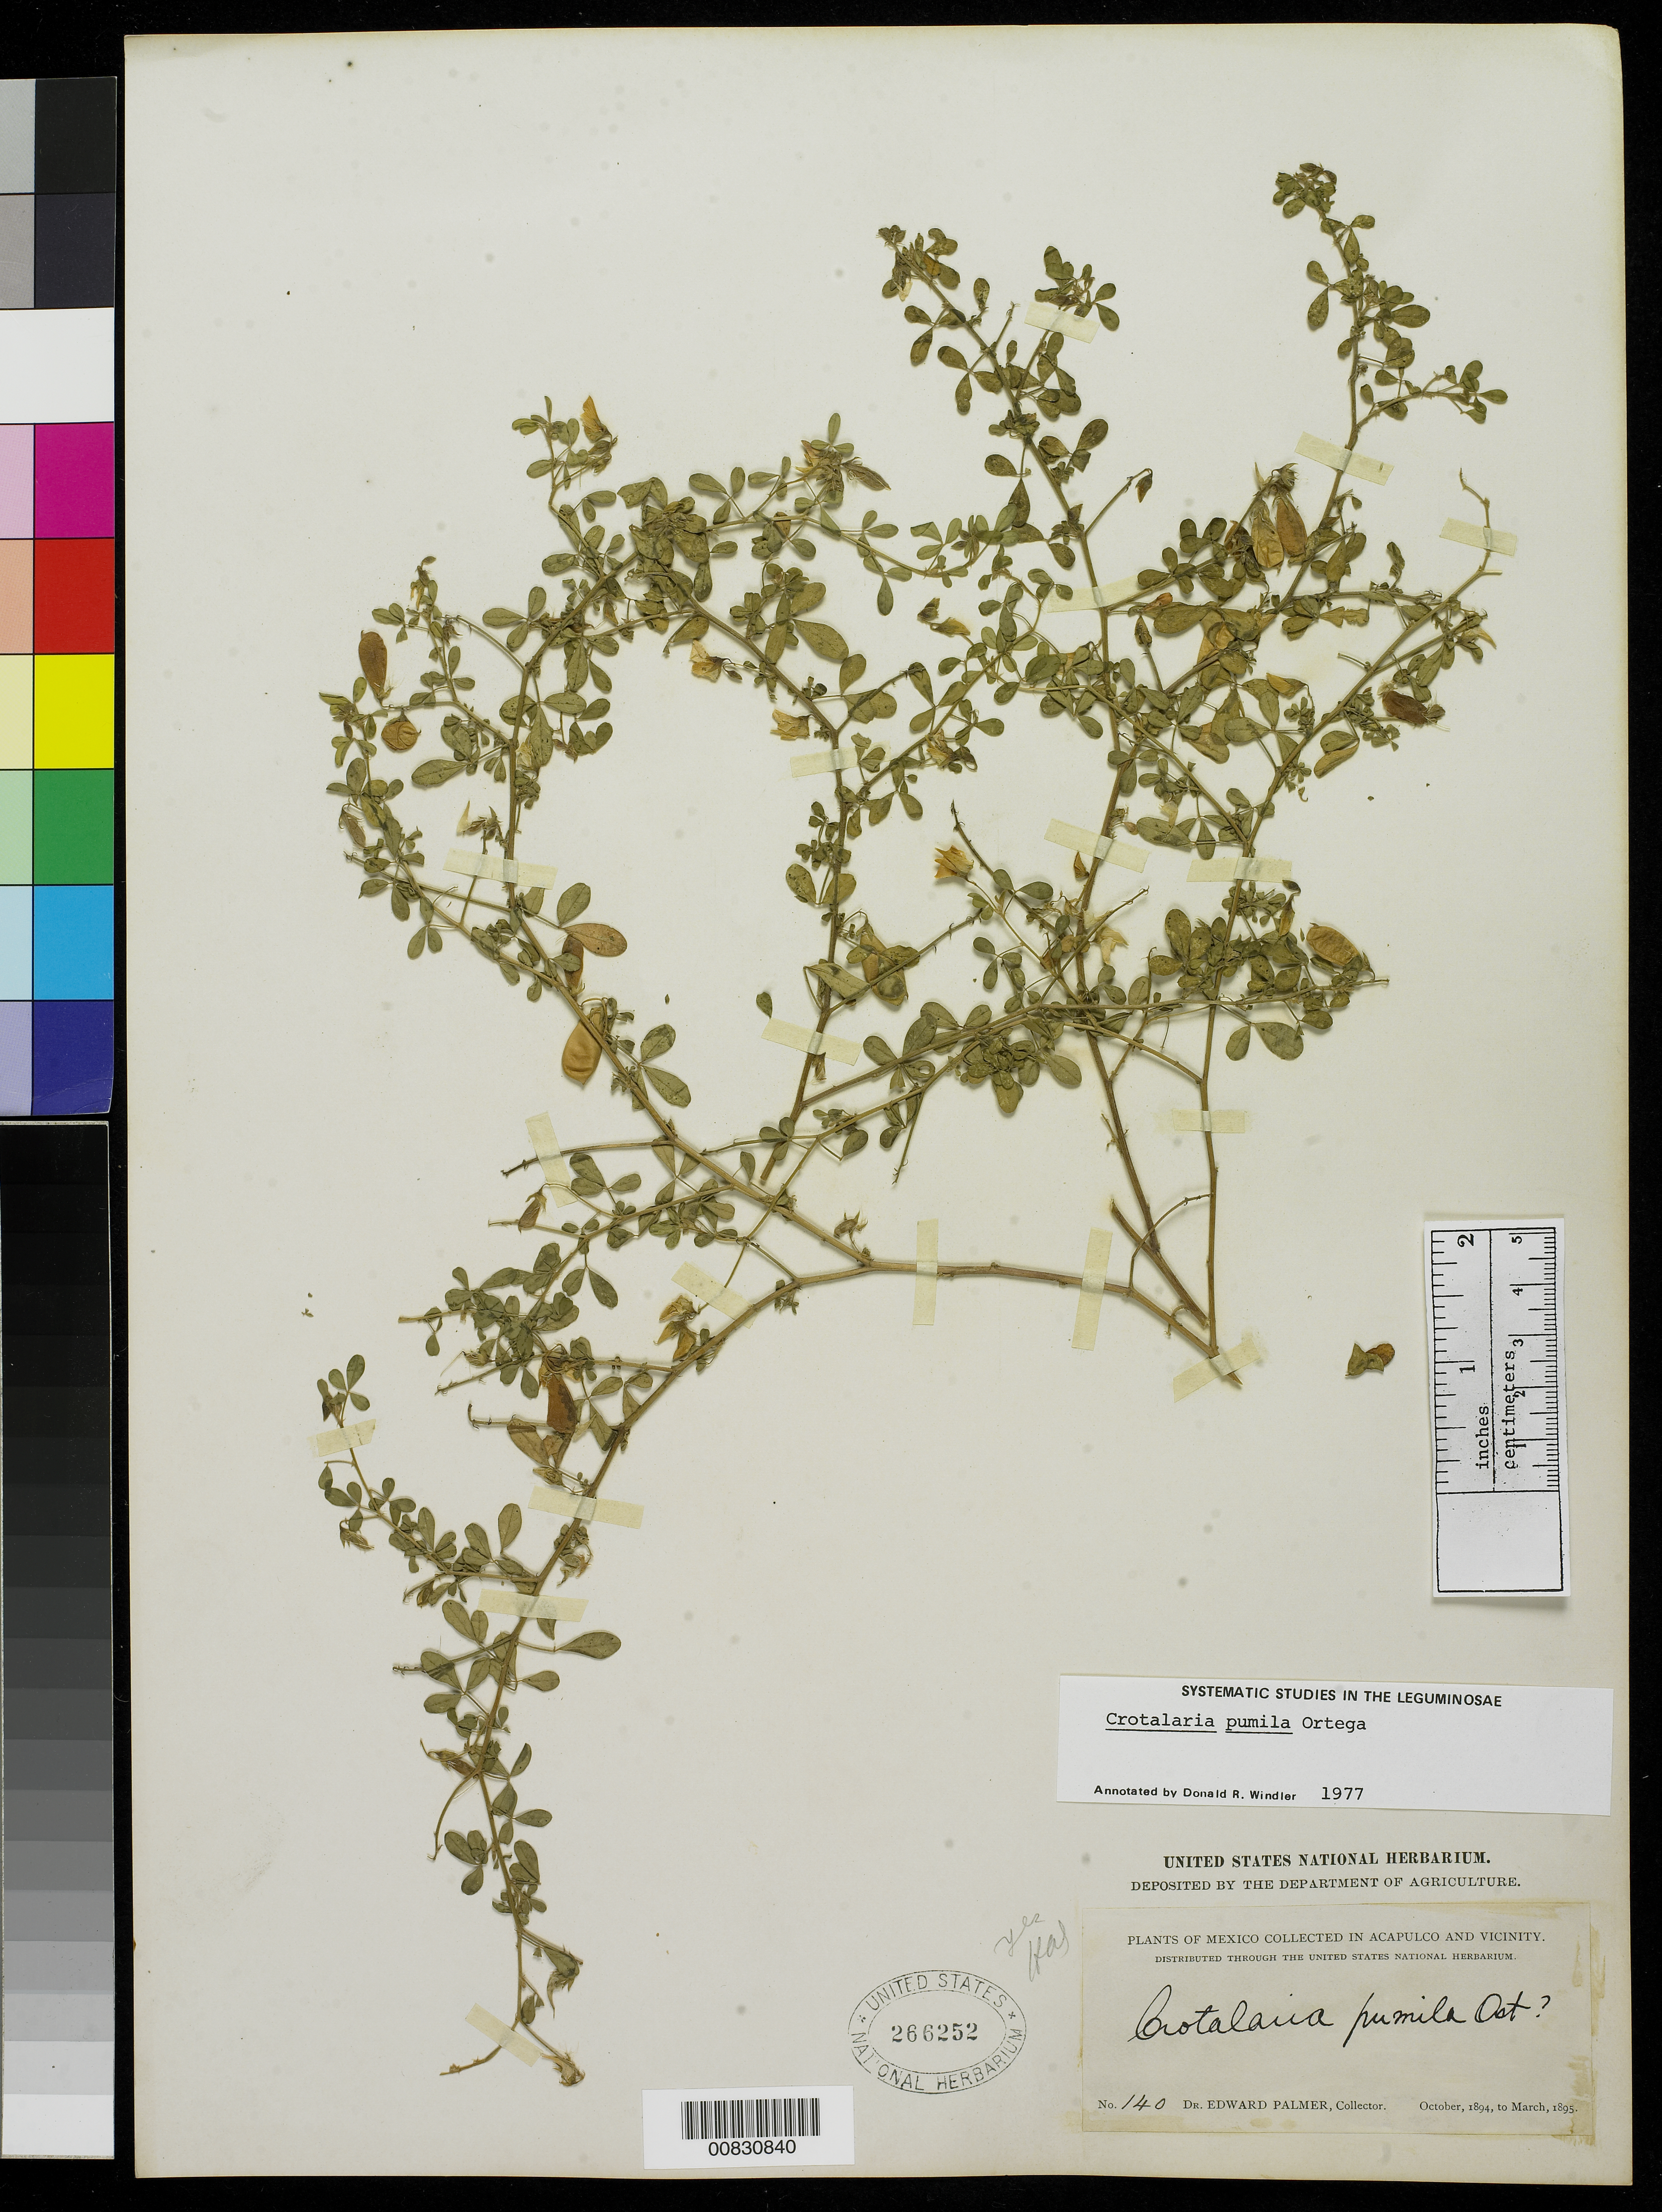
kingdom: Plantae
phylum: Tracheophyta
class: Magnoliopsida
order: Fabales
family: Fabaceae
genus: Crotalaria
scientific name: Crotalaria pumila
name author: Ortega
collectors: E. Palmer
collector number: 140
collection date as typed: Oct 1894 to -- Mar 1895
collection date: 1894-10/1895-03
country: Mexico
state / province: Guerrero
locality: Acapulco, Guerrero and vicinity.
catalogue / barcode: US 266252